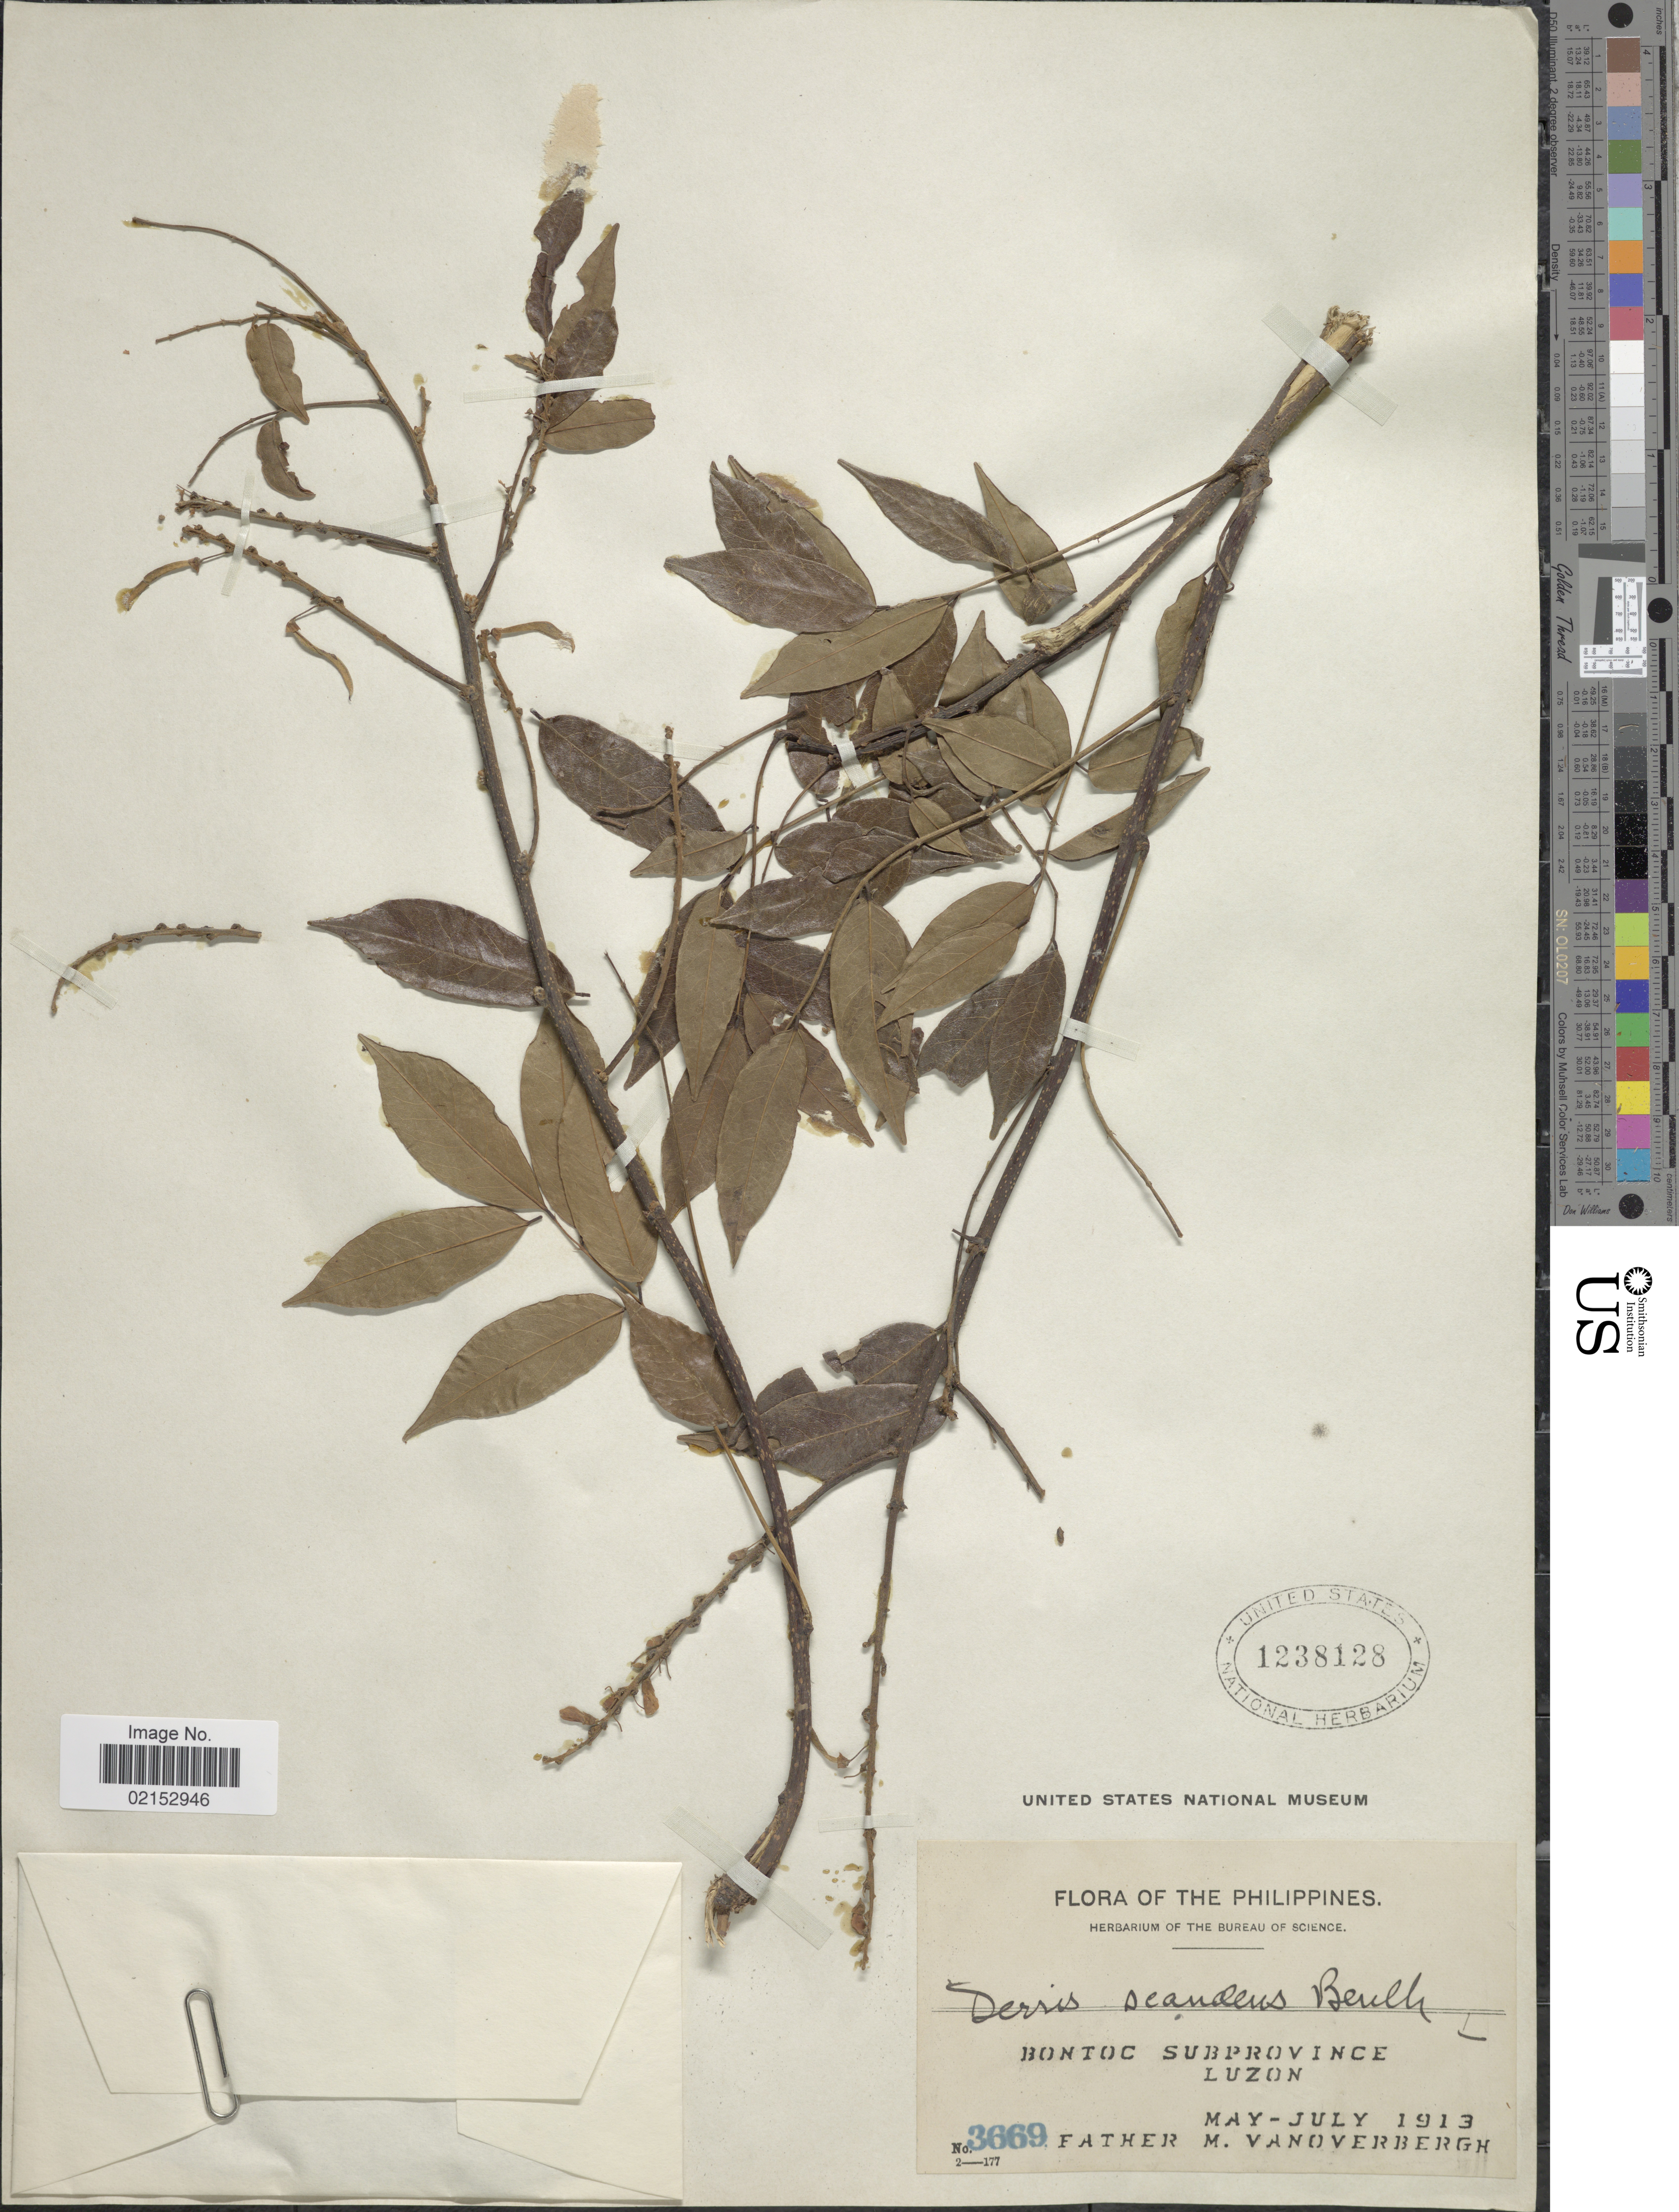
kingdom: Plantae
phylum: Tracheophyta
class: Magnoliopsida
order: Fabales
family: Fabaceae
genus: Brachypterum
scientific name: Brachypterum scandens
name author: (Roxb.) Miq.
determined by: Strong, Mark T., (BOT), Smithsonian Institution - National Museum of Natural History (UNITED STATES)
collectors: M. Vanoverbergh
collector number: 3669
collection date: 1913-05/1913-07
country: Philippines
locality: Bontoc Subprovince, Luzon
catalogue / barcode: US 1238128